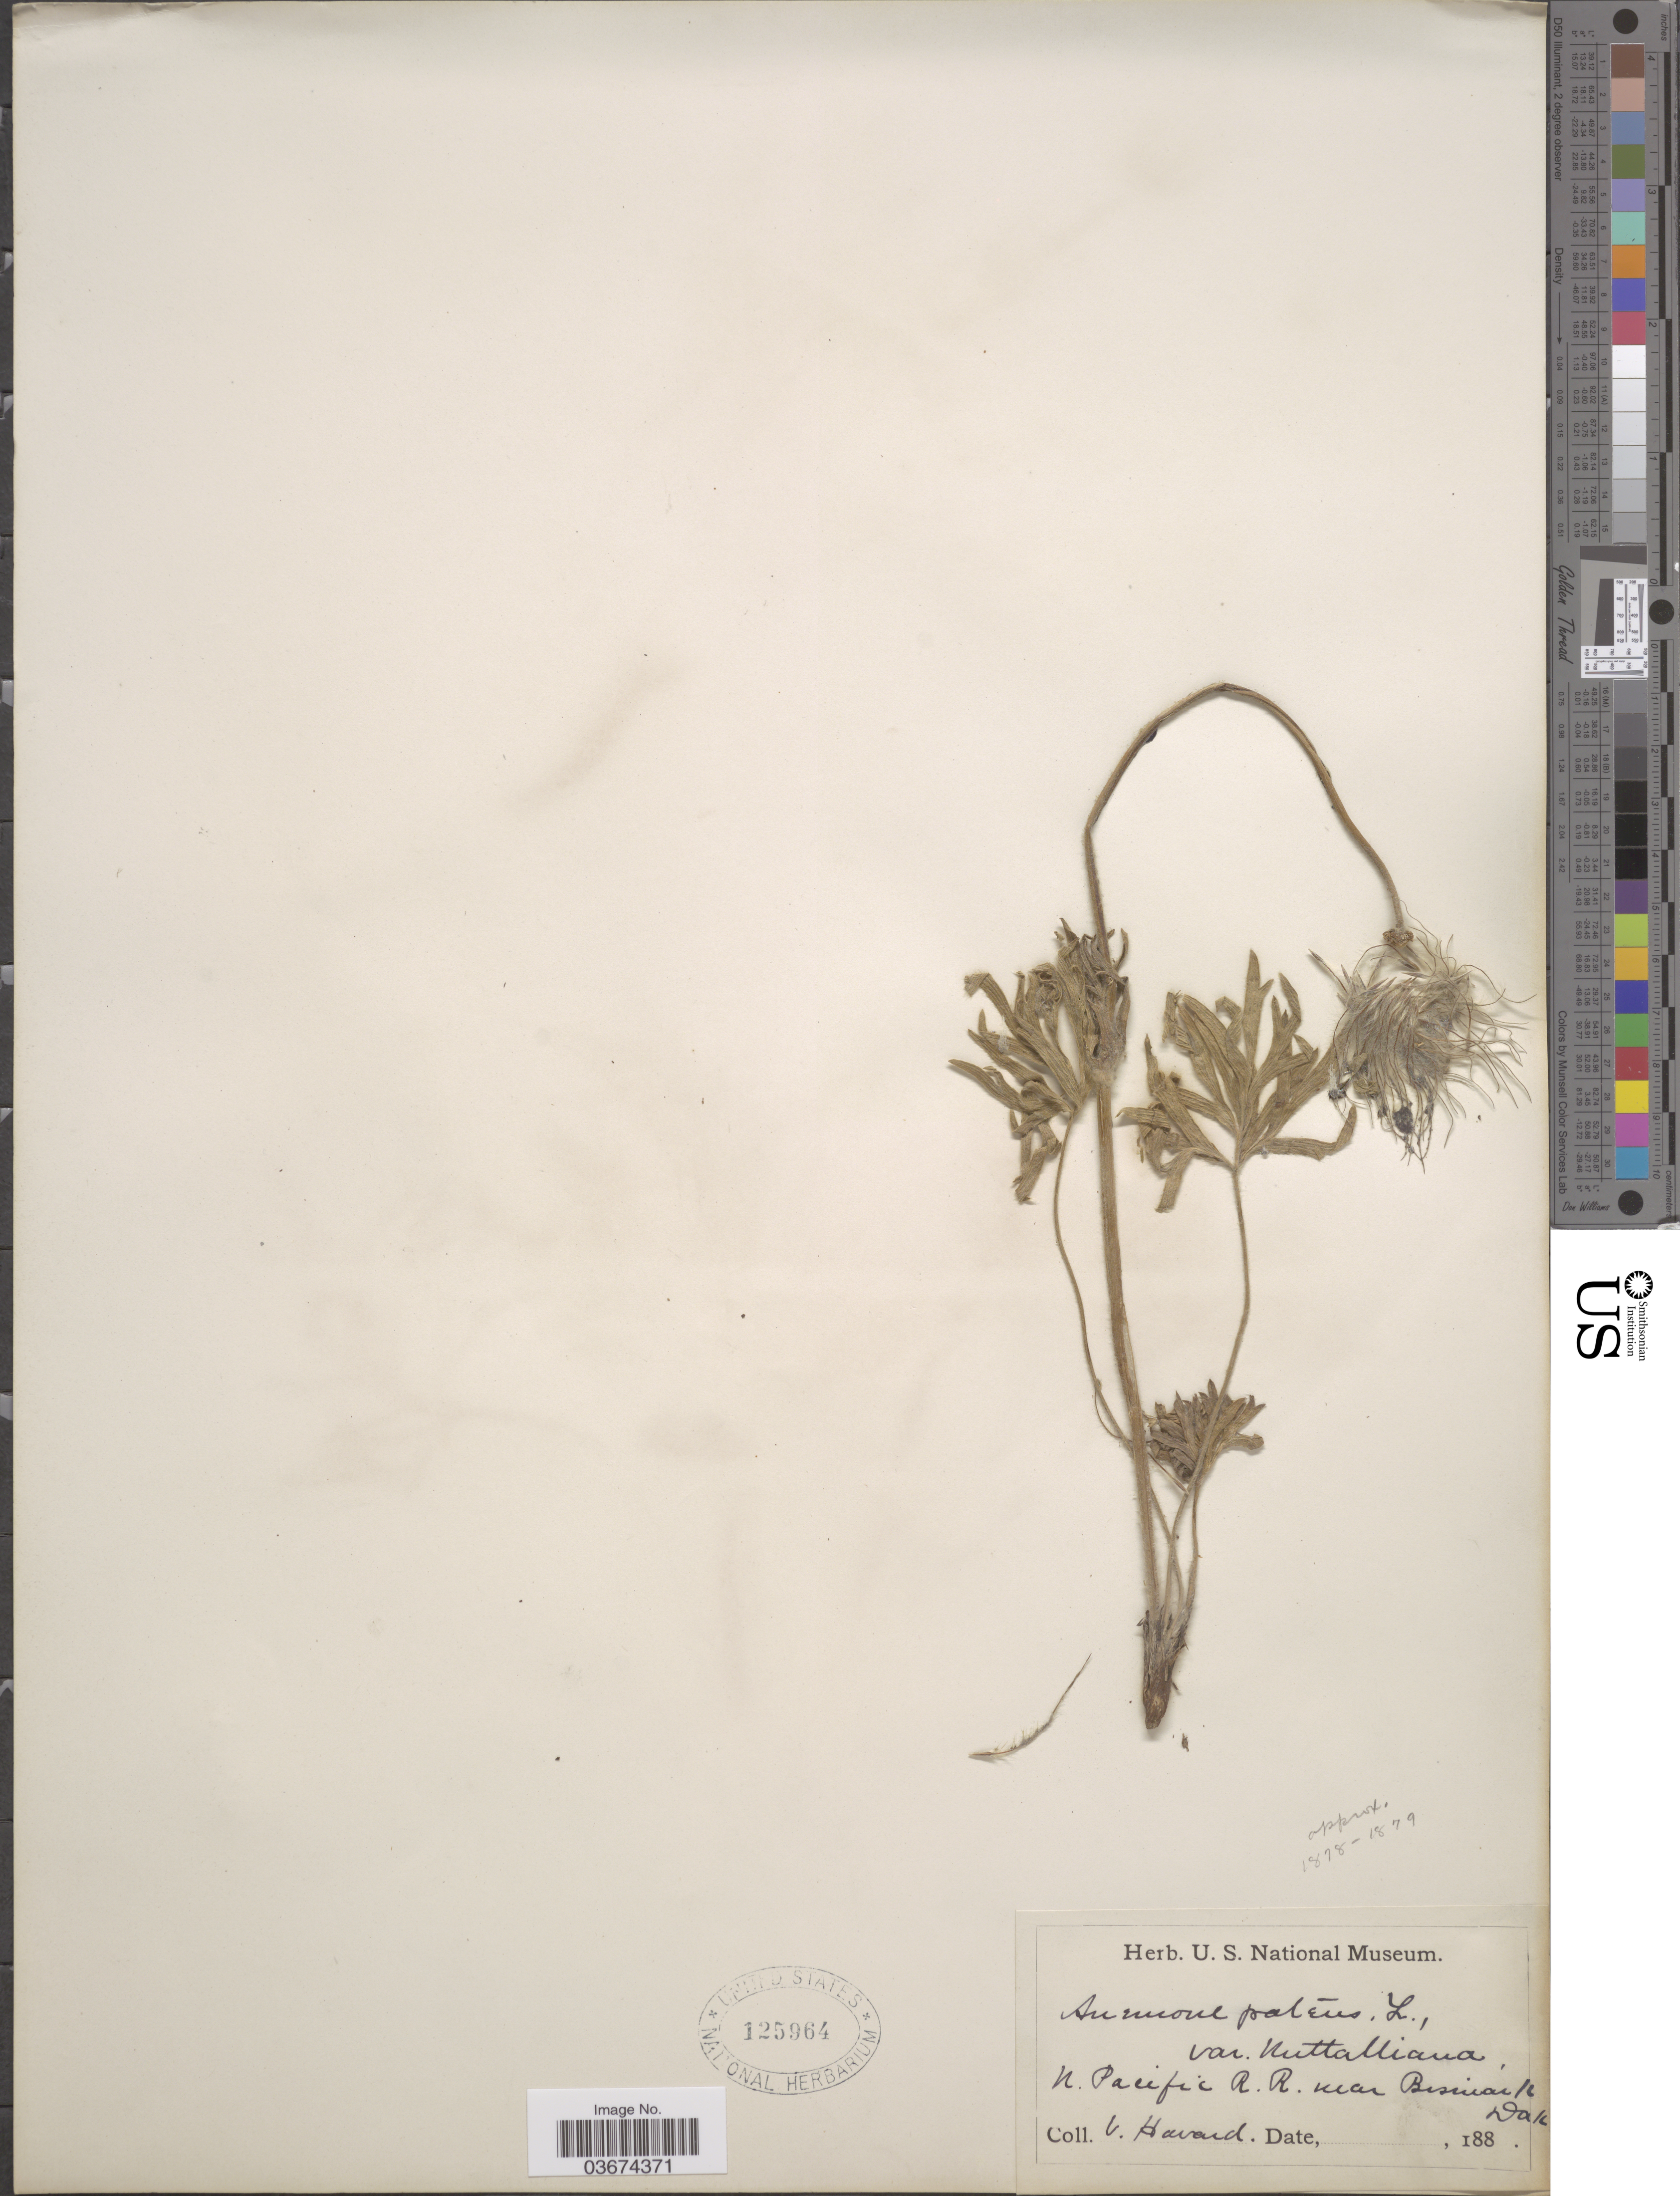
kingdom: Plantae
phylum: Tracheophyta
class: Magnoliopsida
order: Ranunculales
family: Ranunculaceae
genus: Pulsatilla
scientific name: Pulsatilla nuttalliana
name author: (DC.) Bercht. & J. Presl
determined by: Strong, Mark T., (BOT), Smithsonian Institution - National Museum of Natural History (UNITED STATES)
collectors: V. Havard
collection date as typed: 188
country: United States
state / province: North Dakota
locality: N. Pacific R.R. near Bismarck Dak.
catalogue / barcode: US 125964